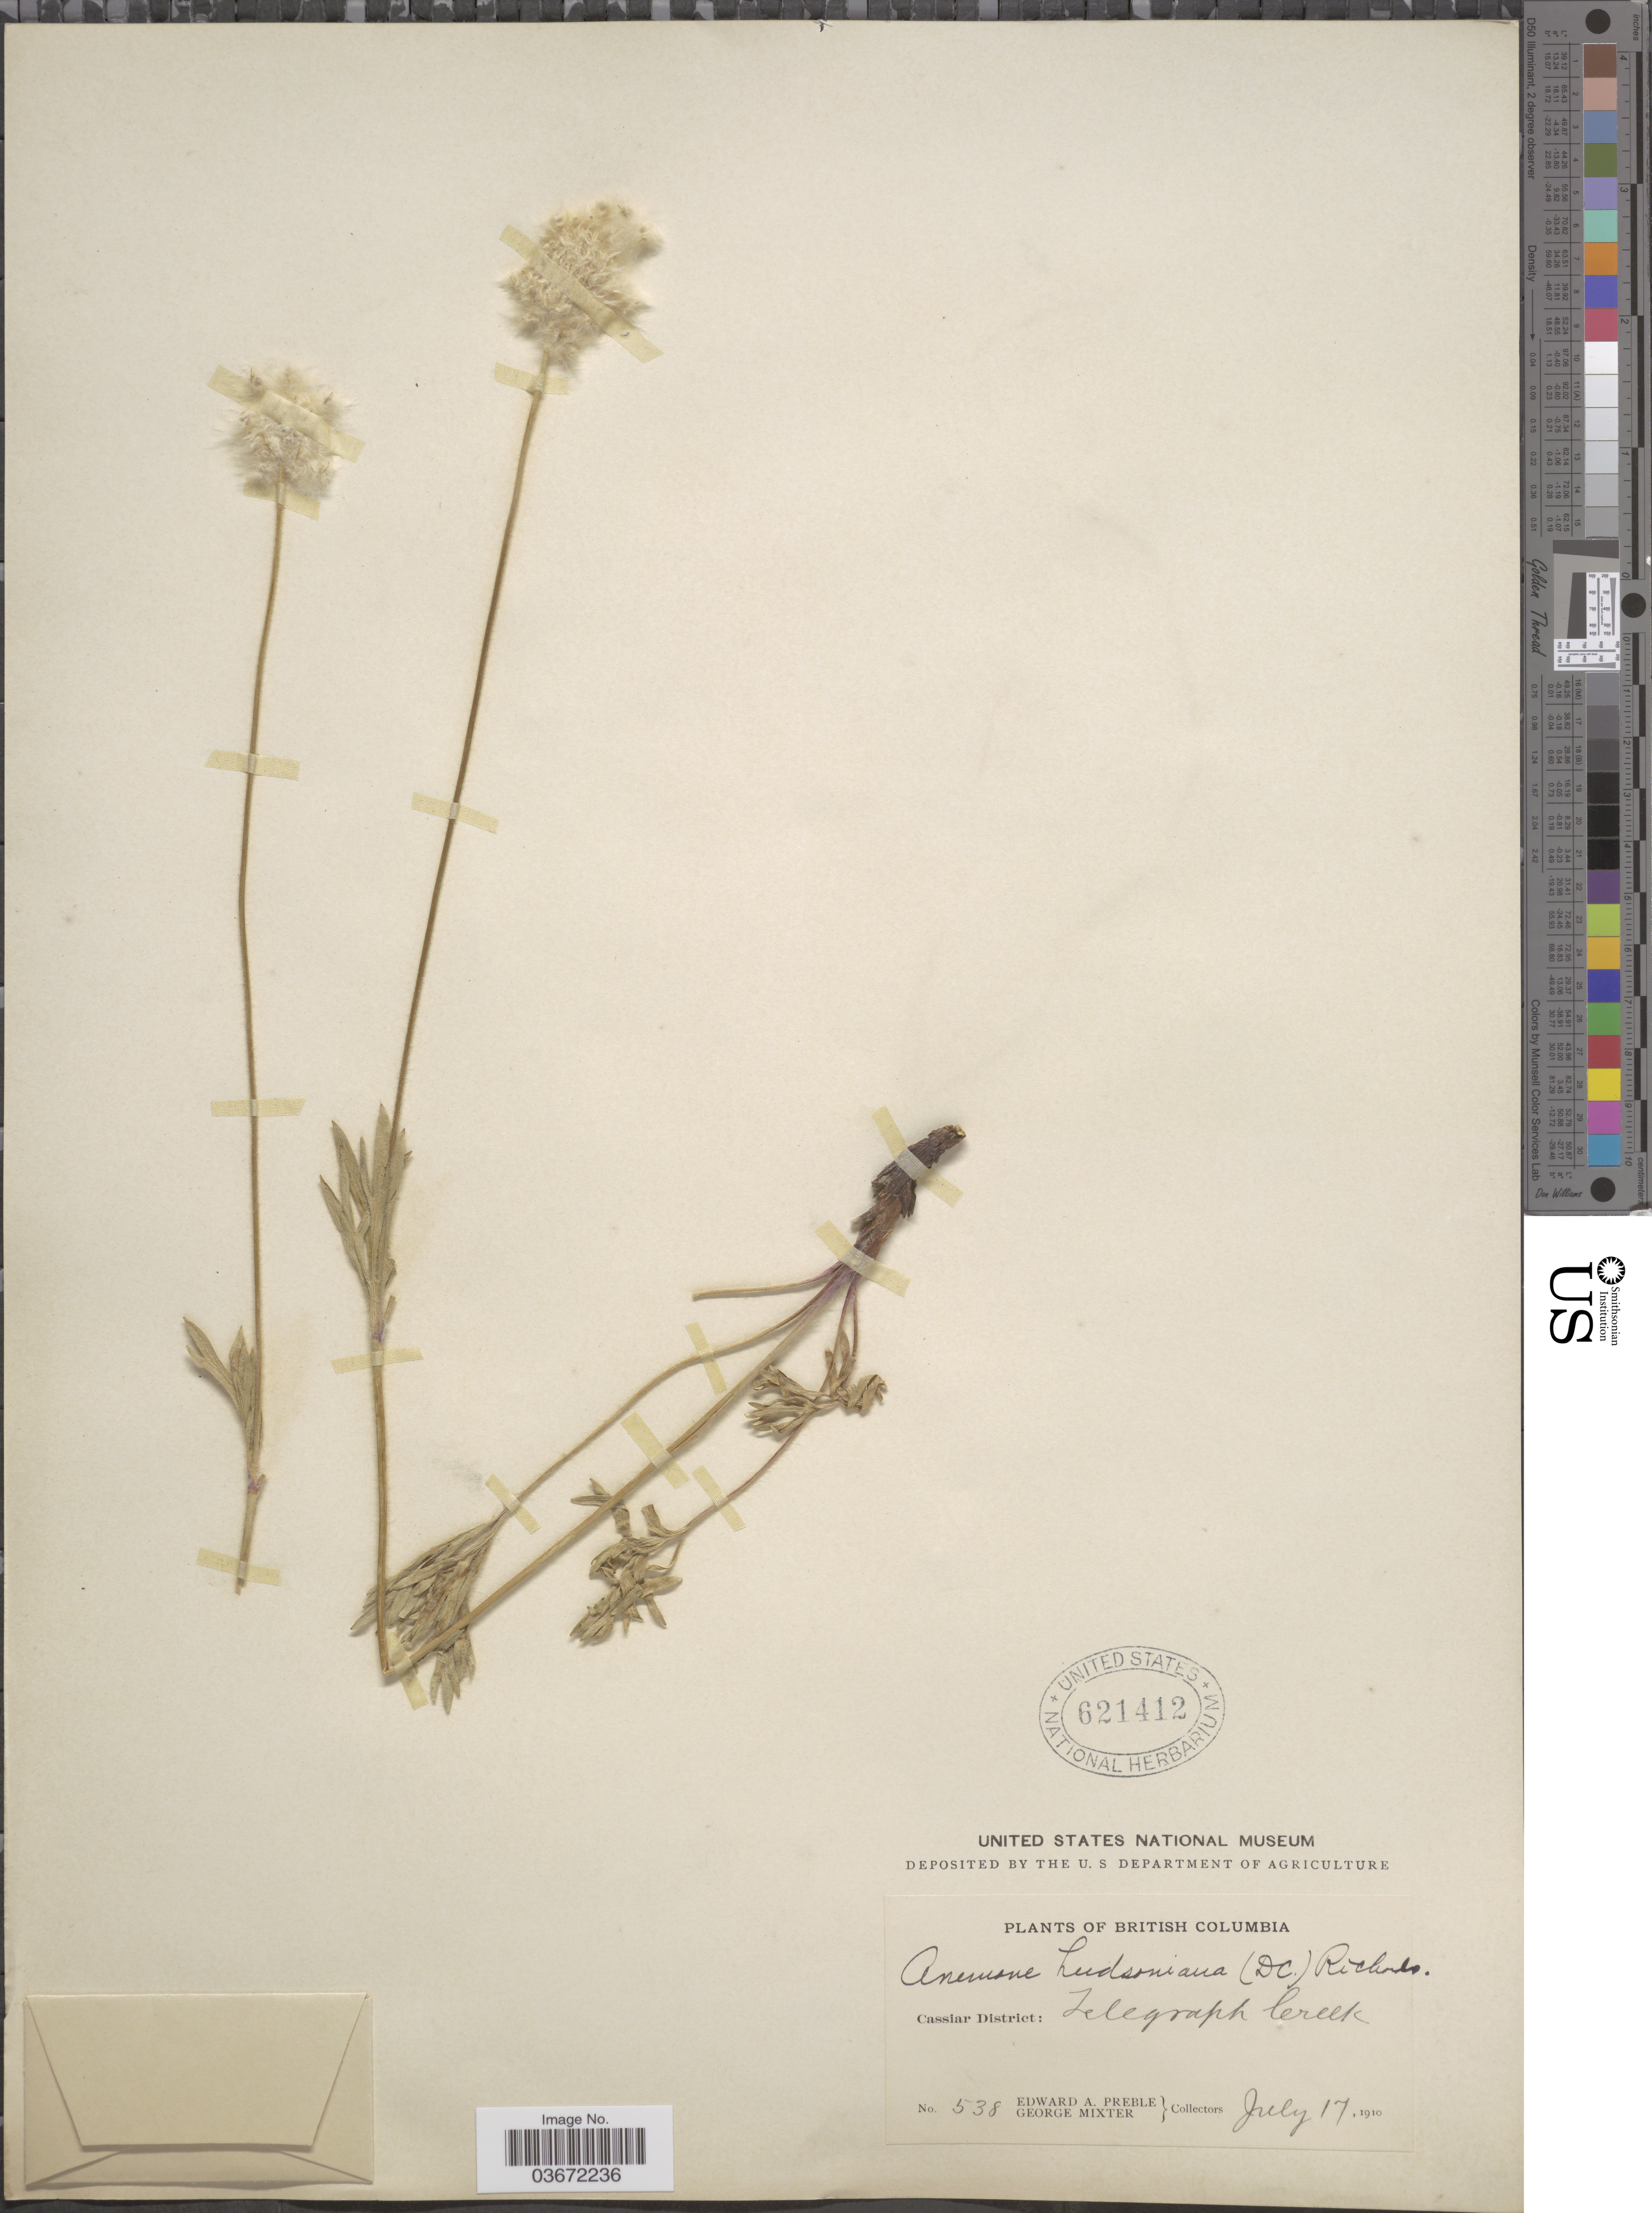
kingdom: Plantae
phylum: Tracheophyta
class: Magnoliopsida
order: Ranunculales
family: Ranunculaceae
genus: Anemone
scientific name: Anemone multifida var. hudsoniana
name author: DC.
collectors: E. Preble & G. Mixter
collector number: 538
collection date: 1910-07-17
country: Canada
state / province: British Columbia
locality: Cassiar District: Telegraph Creek.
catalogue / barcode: US 621412